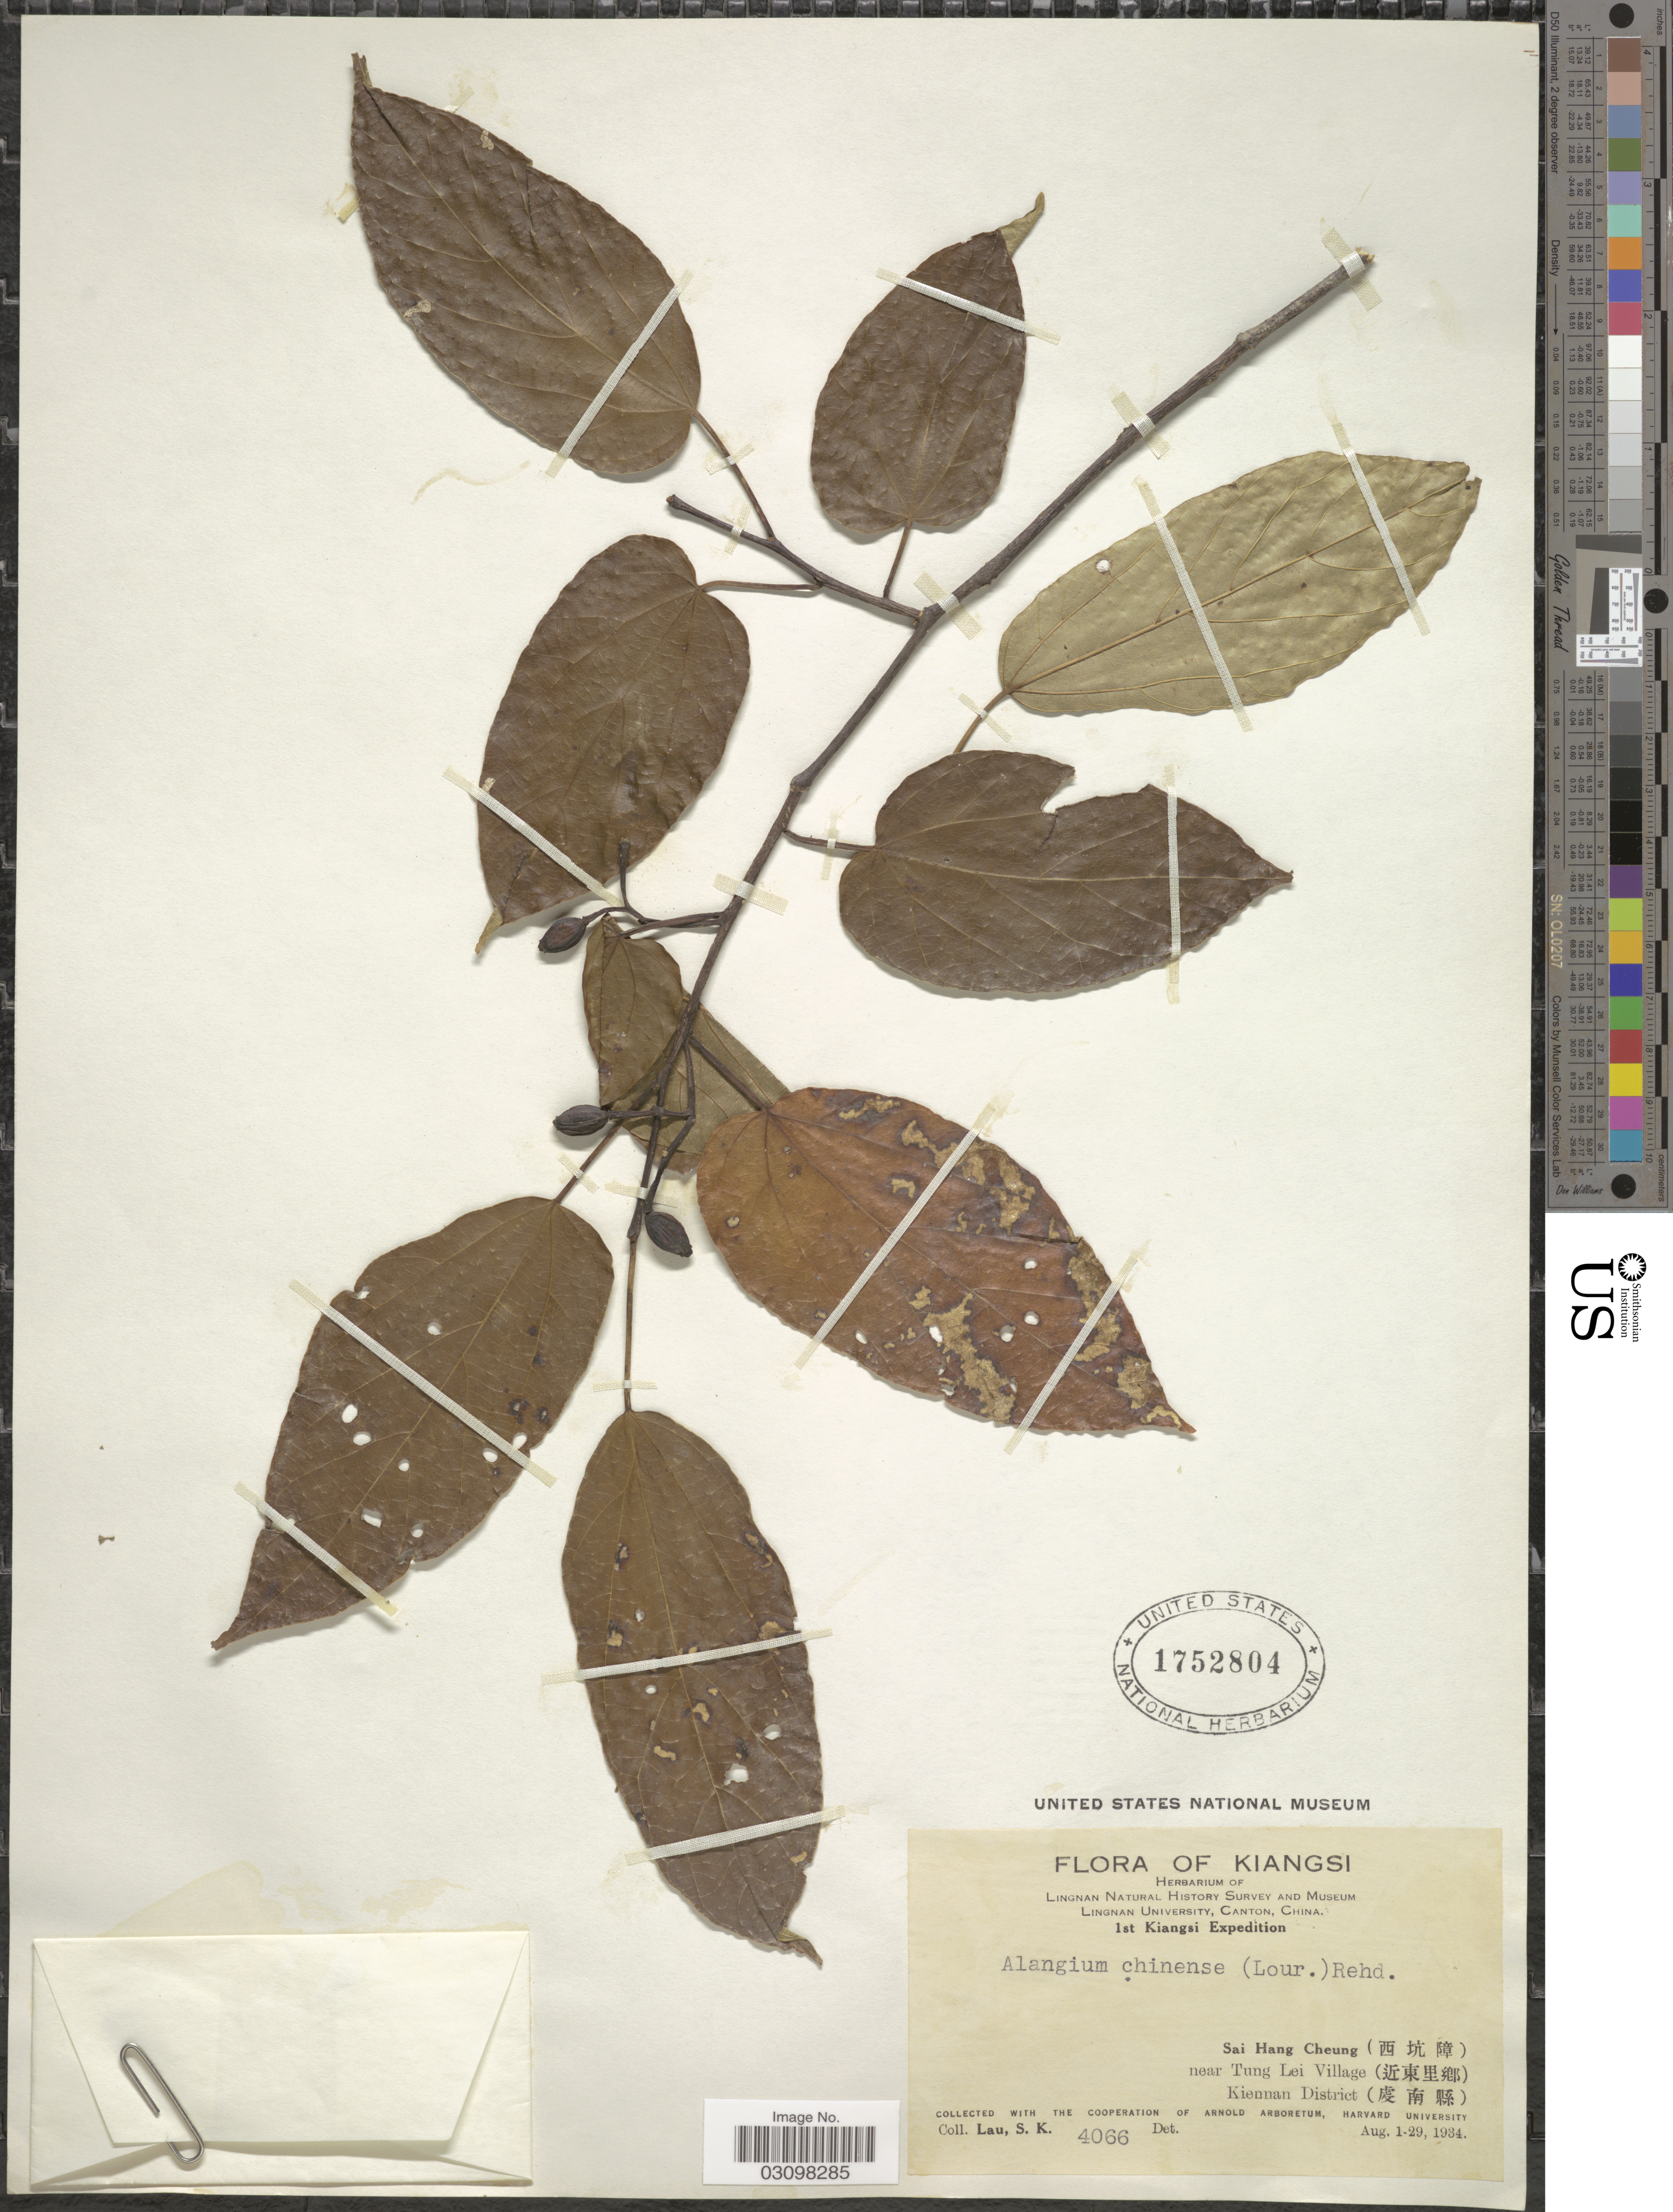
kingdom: Plantae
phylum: Tracheophyta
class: Magnoliopsida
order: Cornales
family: Cornaceae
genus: Alangium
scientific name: Alangium chinense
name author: (Harms) Rehder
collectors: S. K. Lau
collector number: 4066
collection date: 1934-08-01/1934-08-29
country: China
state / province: Jiangxi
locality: Kiangsi. Sai Hang Cheung (X) near Tung Lei Village (X) Kiennan District (X).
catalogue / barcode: US 1752804